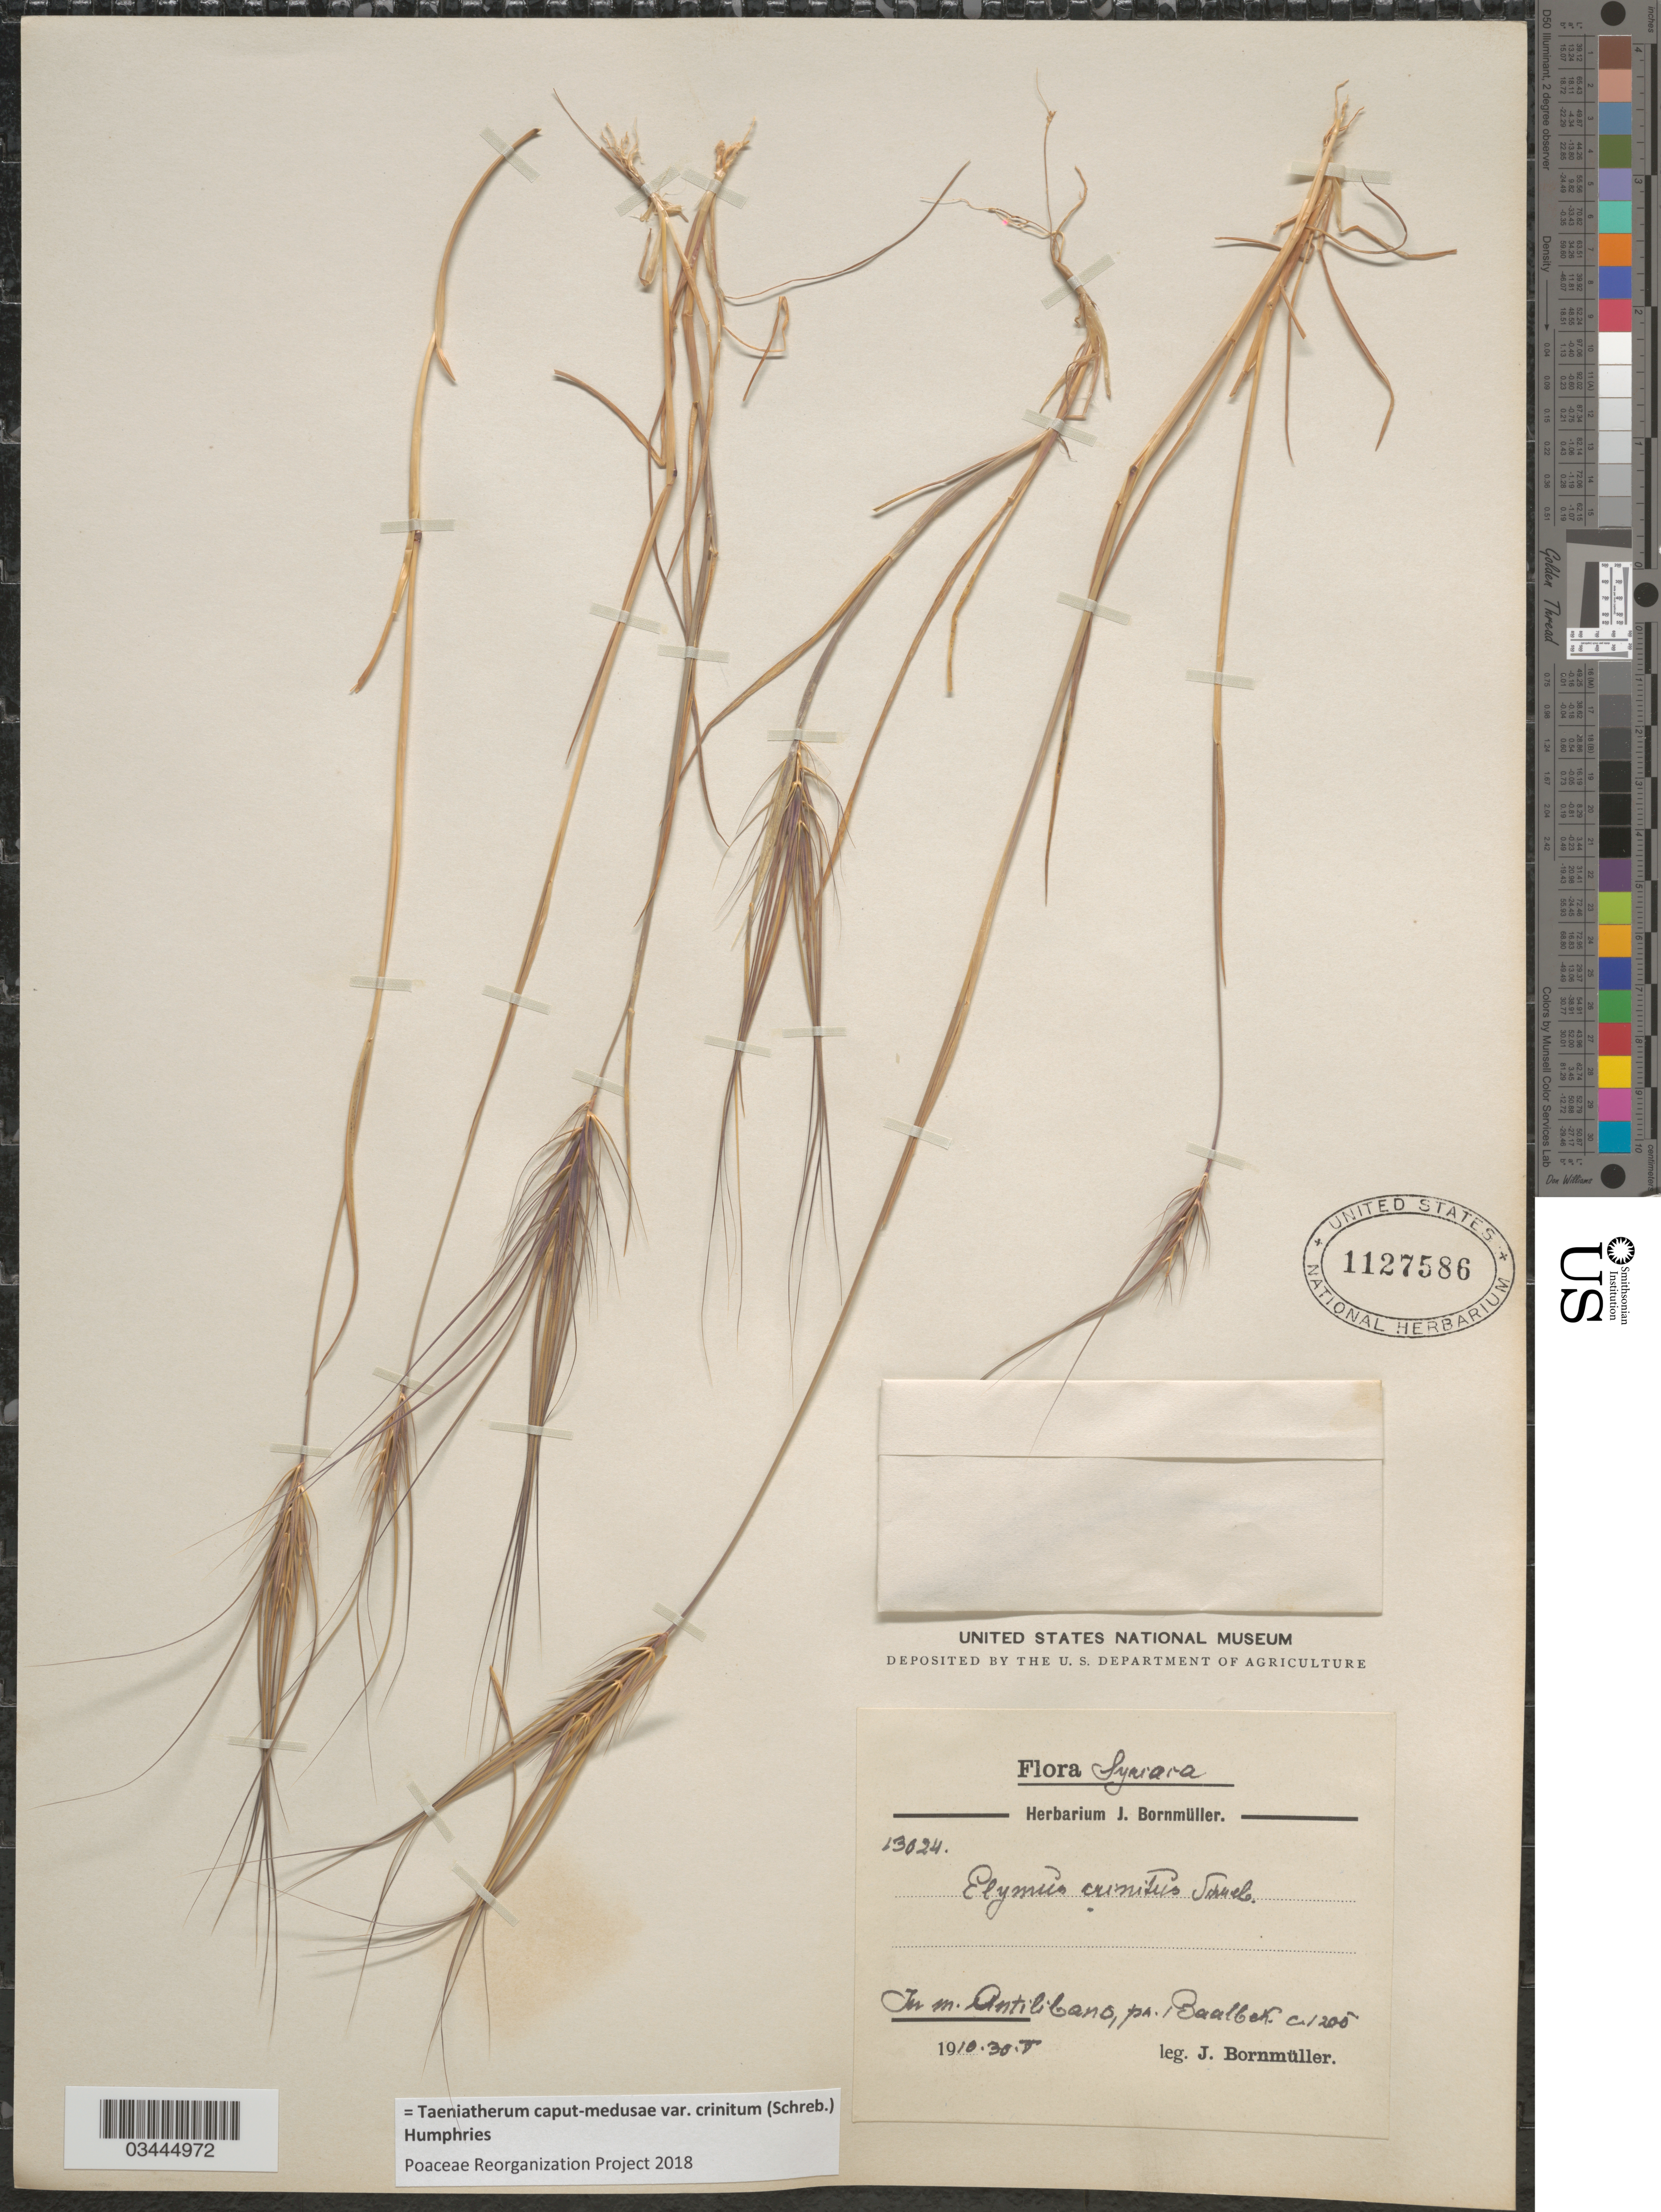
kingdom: Plantae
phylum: Tracheophyta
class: Liliopsida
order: Poales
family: Poaceae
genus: Taeniatherum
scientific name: Taeniatherum caput-medusae var. crinitum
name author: (Schreb.) Humphries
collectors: J. Bornmüller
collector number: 13024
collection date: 1910-05-30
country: Lebanon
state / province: Baalbek-Hermel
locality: Syriaca. In m. Antilibano, pr. Baalbek.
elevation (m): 1200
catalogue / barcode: US 1127586